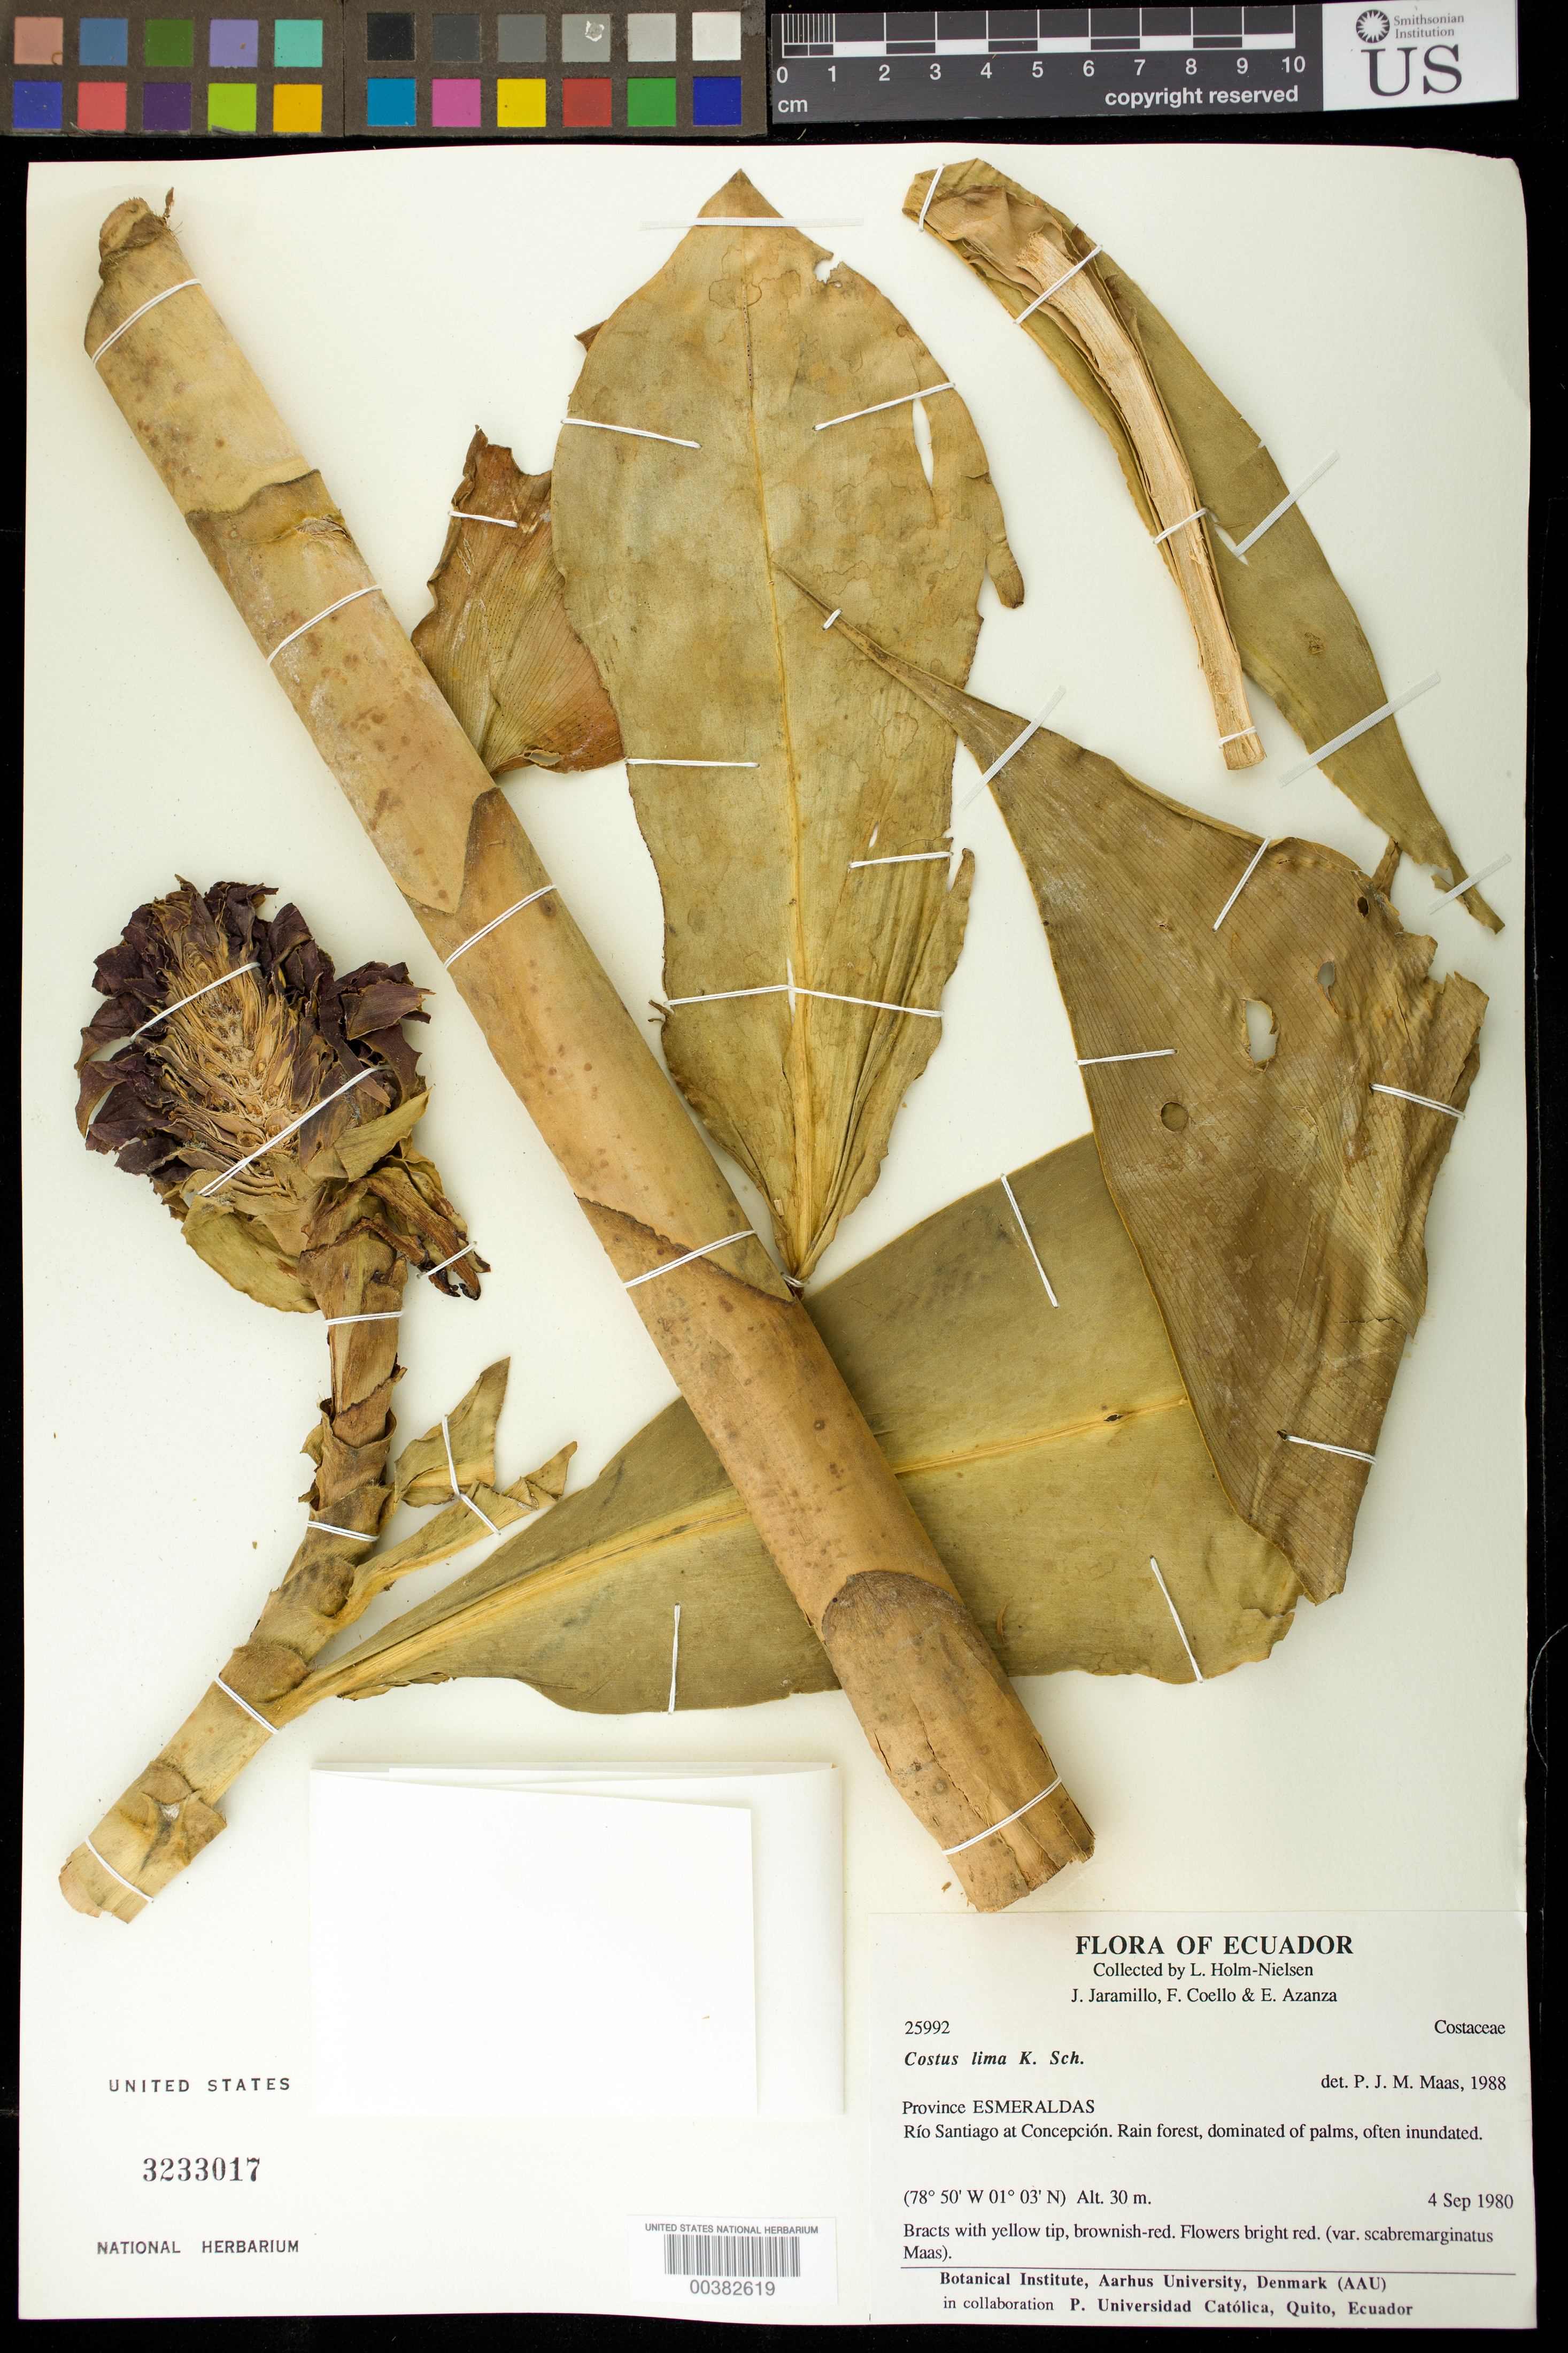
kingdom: Plantae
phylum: Tracheophyta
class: Liliopsida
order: Zingiberales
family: Costaceae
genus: Costus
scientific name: Costus lima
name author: K. Schum.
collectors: L. B. Holm-Nielsen, J. L. Jaramillo, F. Coelho & E. Asanza C.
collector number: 25992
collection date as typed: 04 Sep 1980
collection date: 1980-09-04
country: Ecuador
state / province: Esmeraldas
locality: Rio Santiago at Concepcion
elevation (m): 30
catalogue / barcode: US 3233017